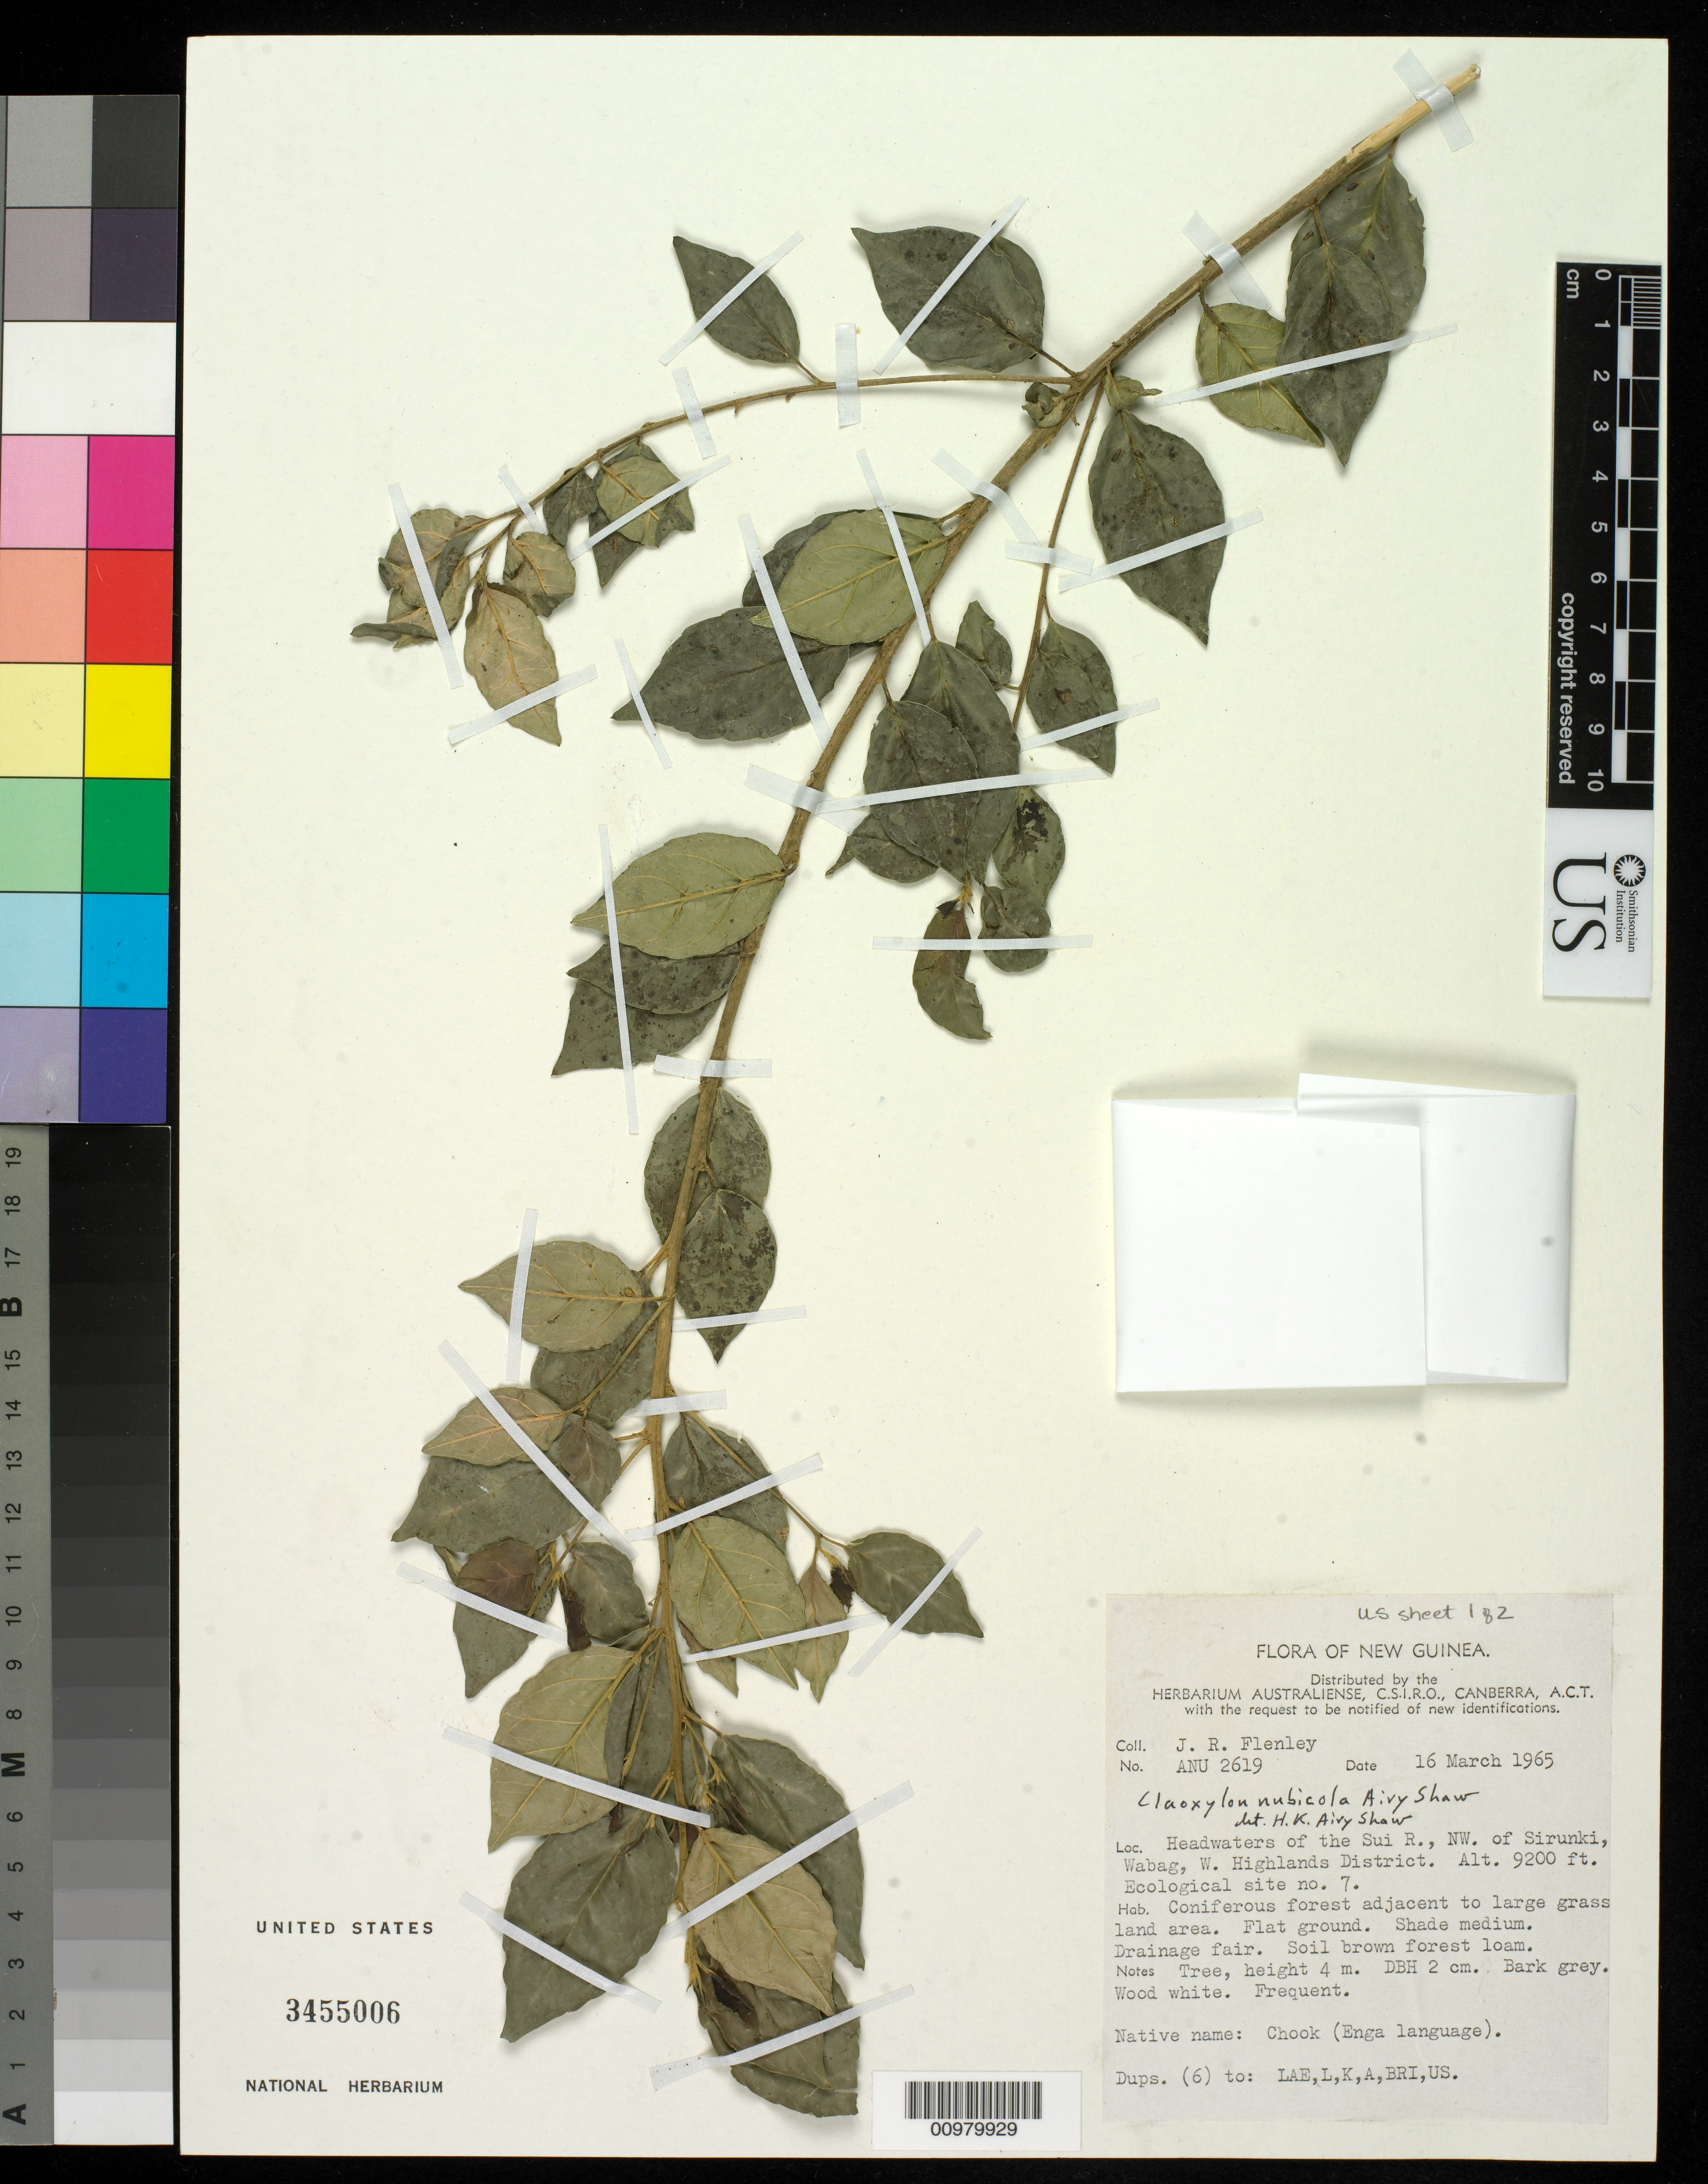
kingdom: Plantae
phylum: Tracheophyta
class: Magnoliopsida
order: Malpighiales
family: Euphorbiaceae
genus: Claoxylon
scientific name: Claoxylon nubicola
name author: Airy Shaw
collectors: J. Flenley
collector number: ANU 2619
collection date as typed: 16 Mar 1965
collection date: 1965-03-16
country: Papua New Guinea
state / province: Enga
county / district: Wabag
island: New Guinea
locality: Wabag, Headwaters of Sui River, NW of Sirunki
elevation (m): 2804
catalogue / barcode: US 3455006